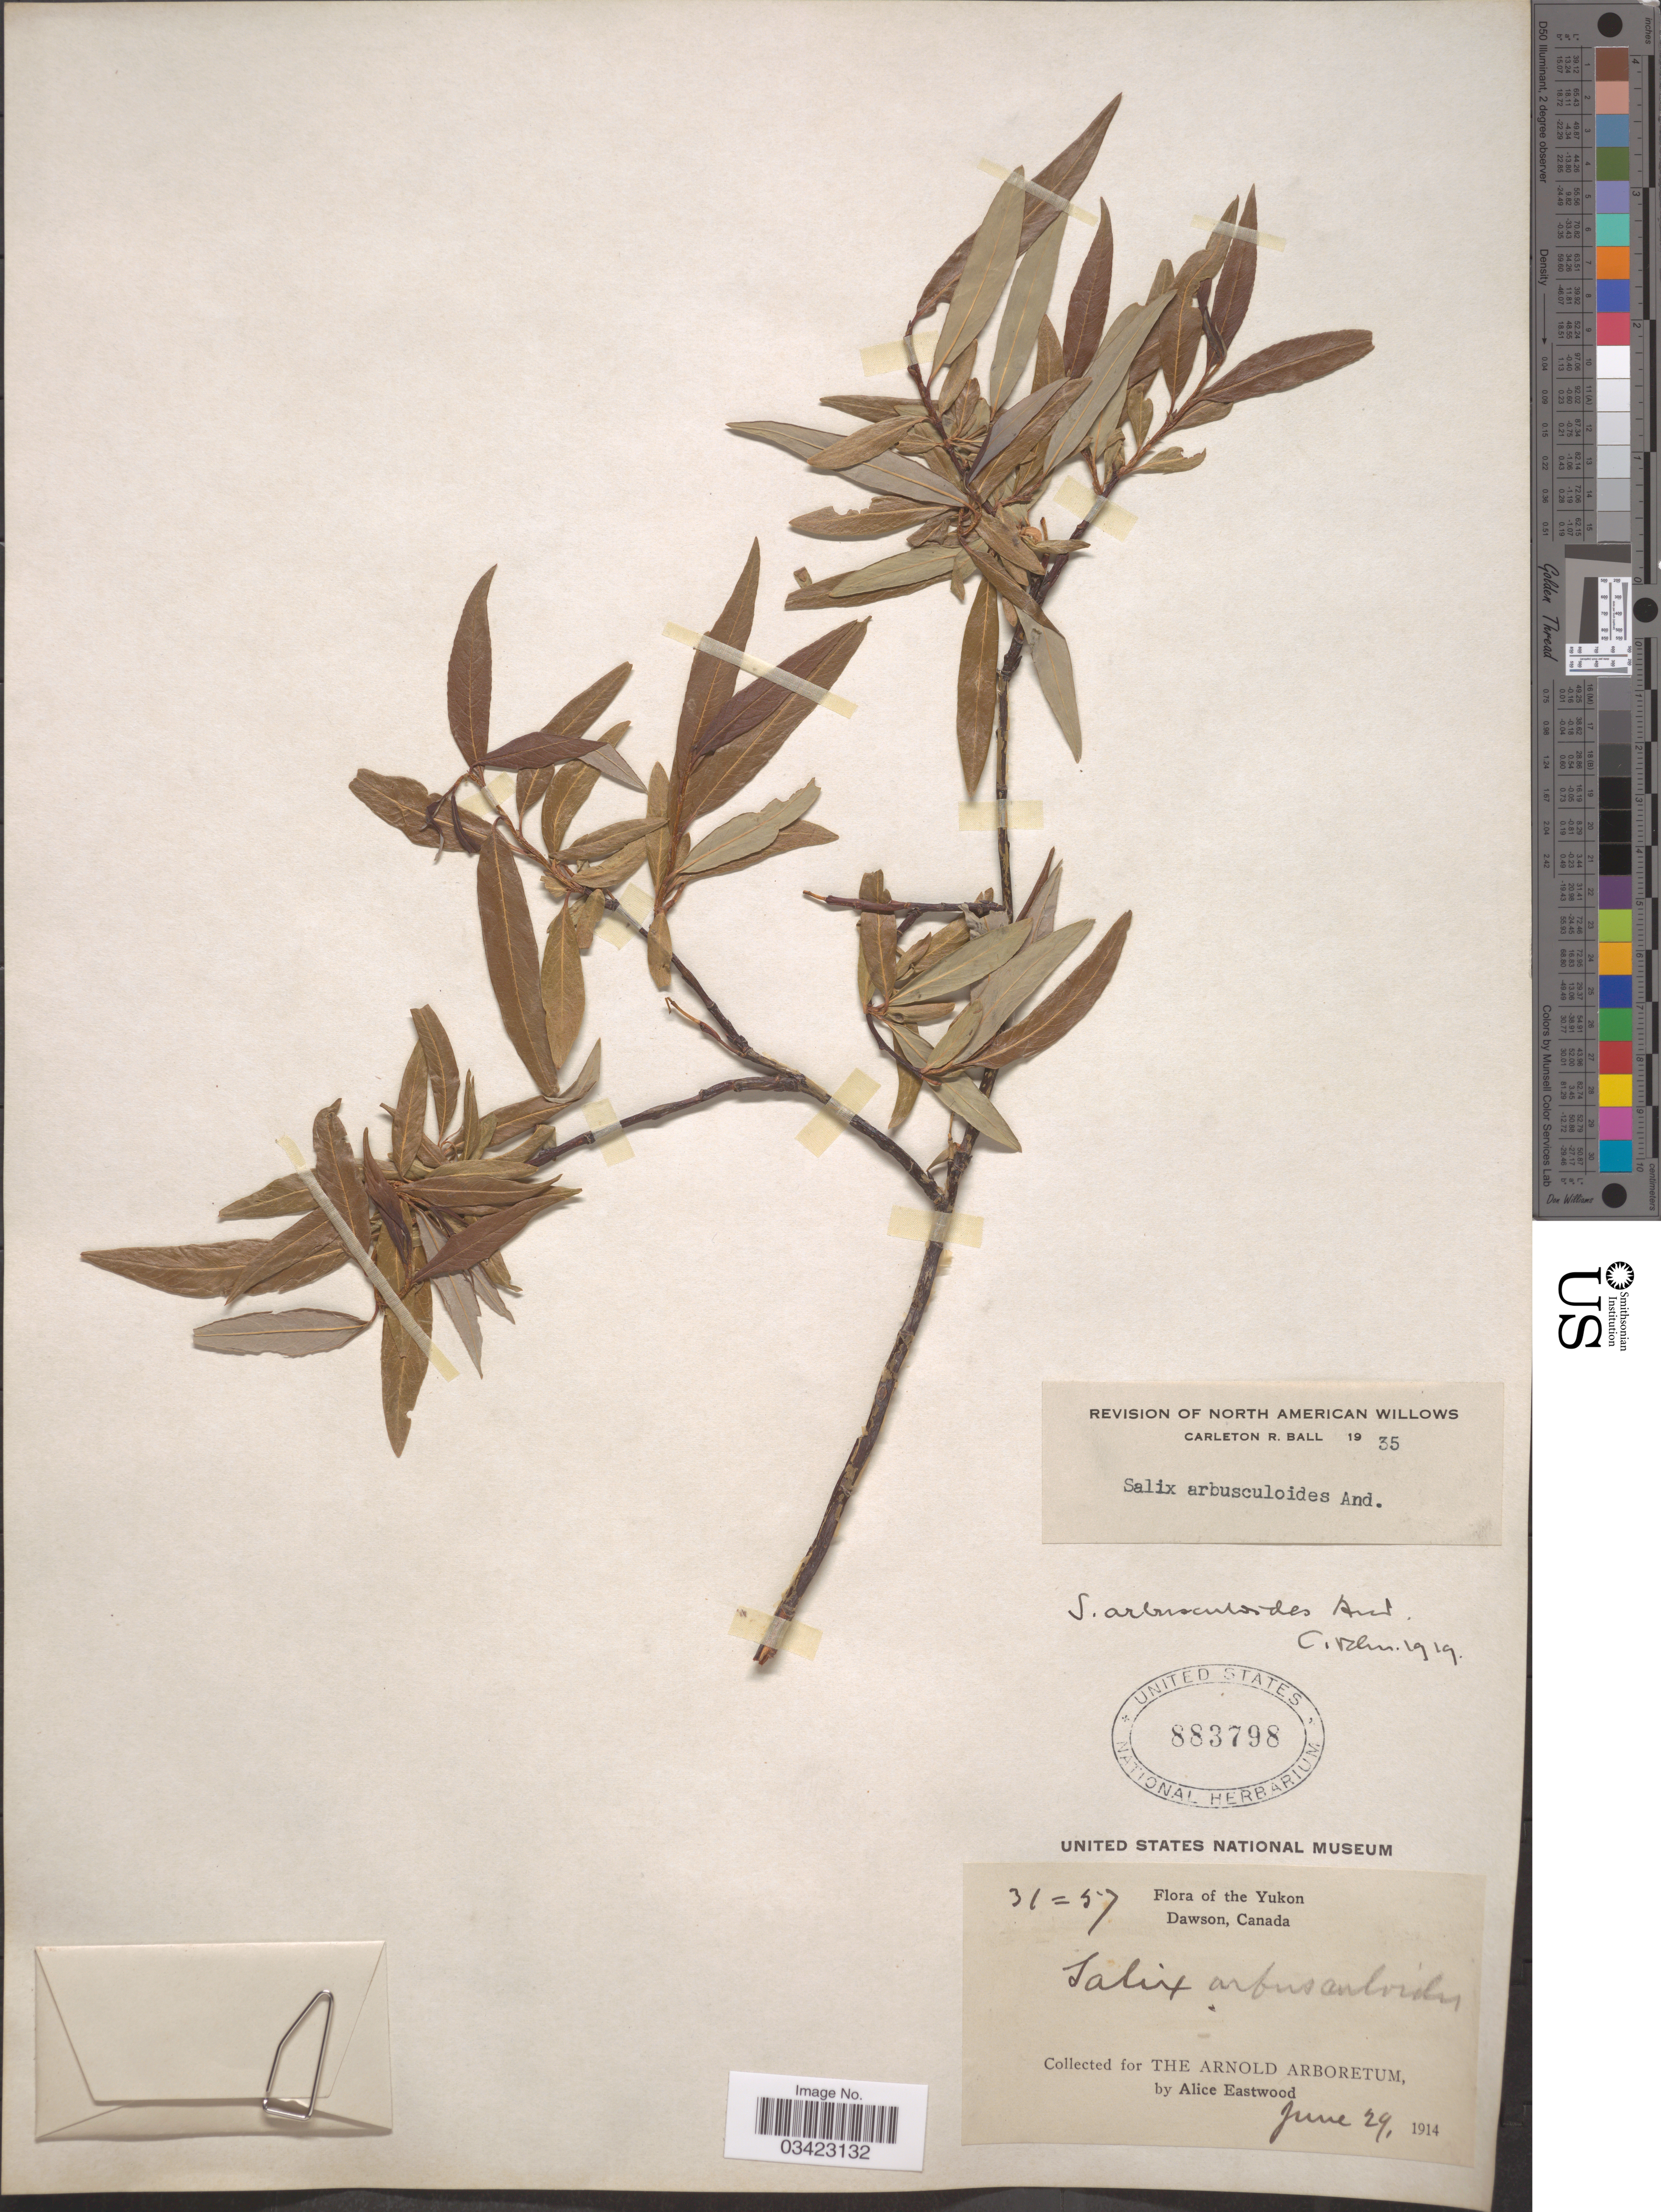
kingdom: Plantae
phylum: Tracheophyta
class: Magnoliopsida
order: Malpighiales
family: Salicaceae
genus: Salix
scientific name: Salix arbusculoides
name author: Andersson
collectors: A. Eastwood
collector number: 31=57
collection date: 1914-06-29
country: Canada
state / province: Yukon Territory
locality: Yukon. Dawson.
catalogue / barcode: US 883798